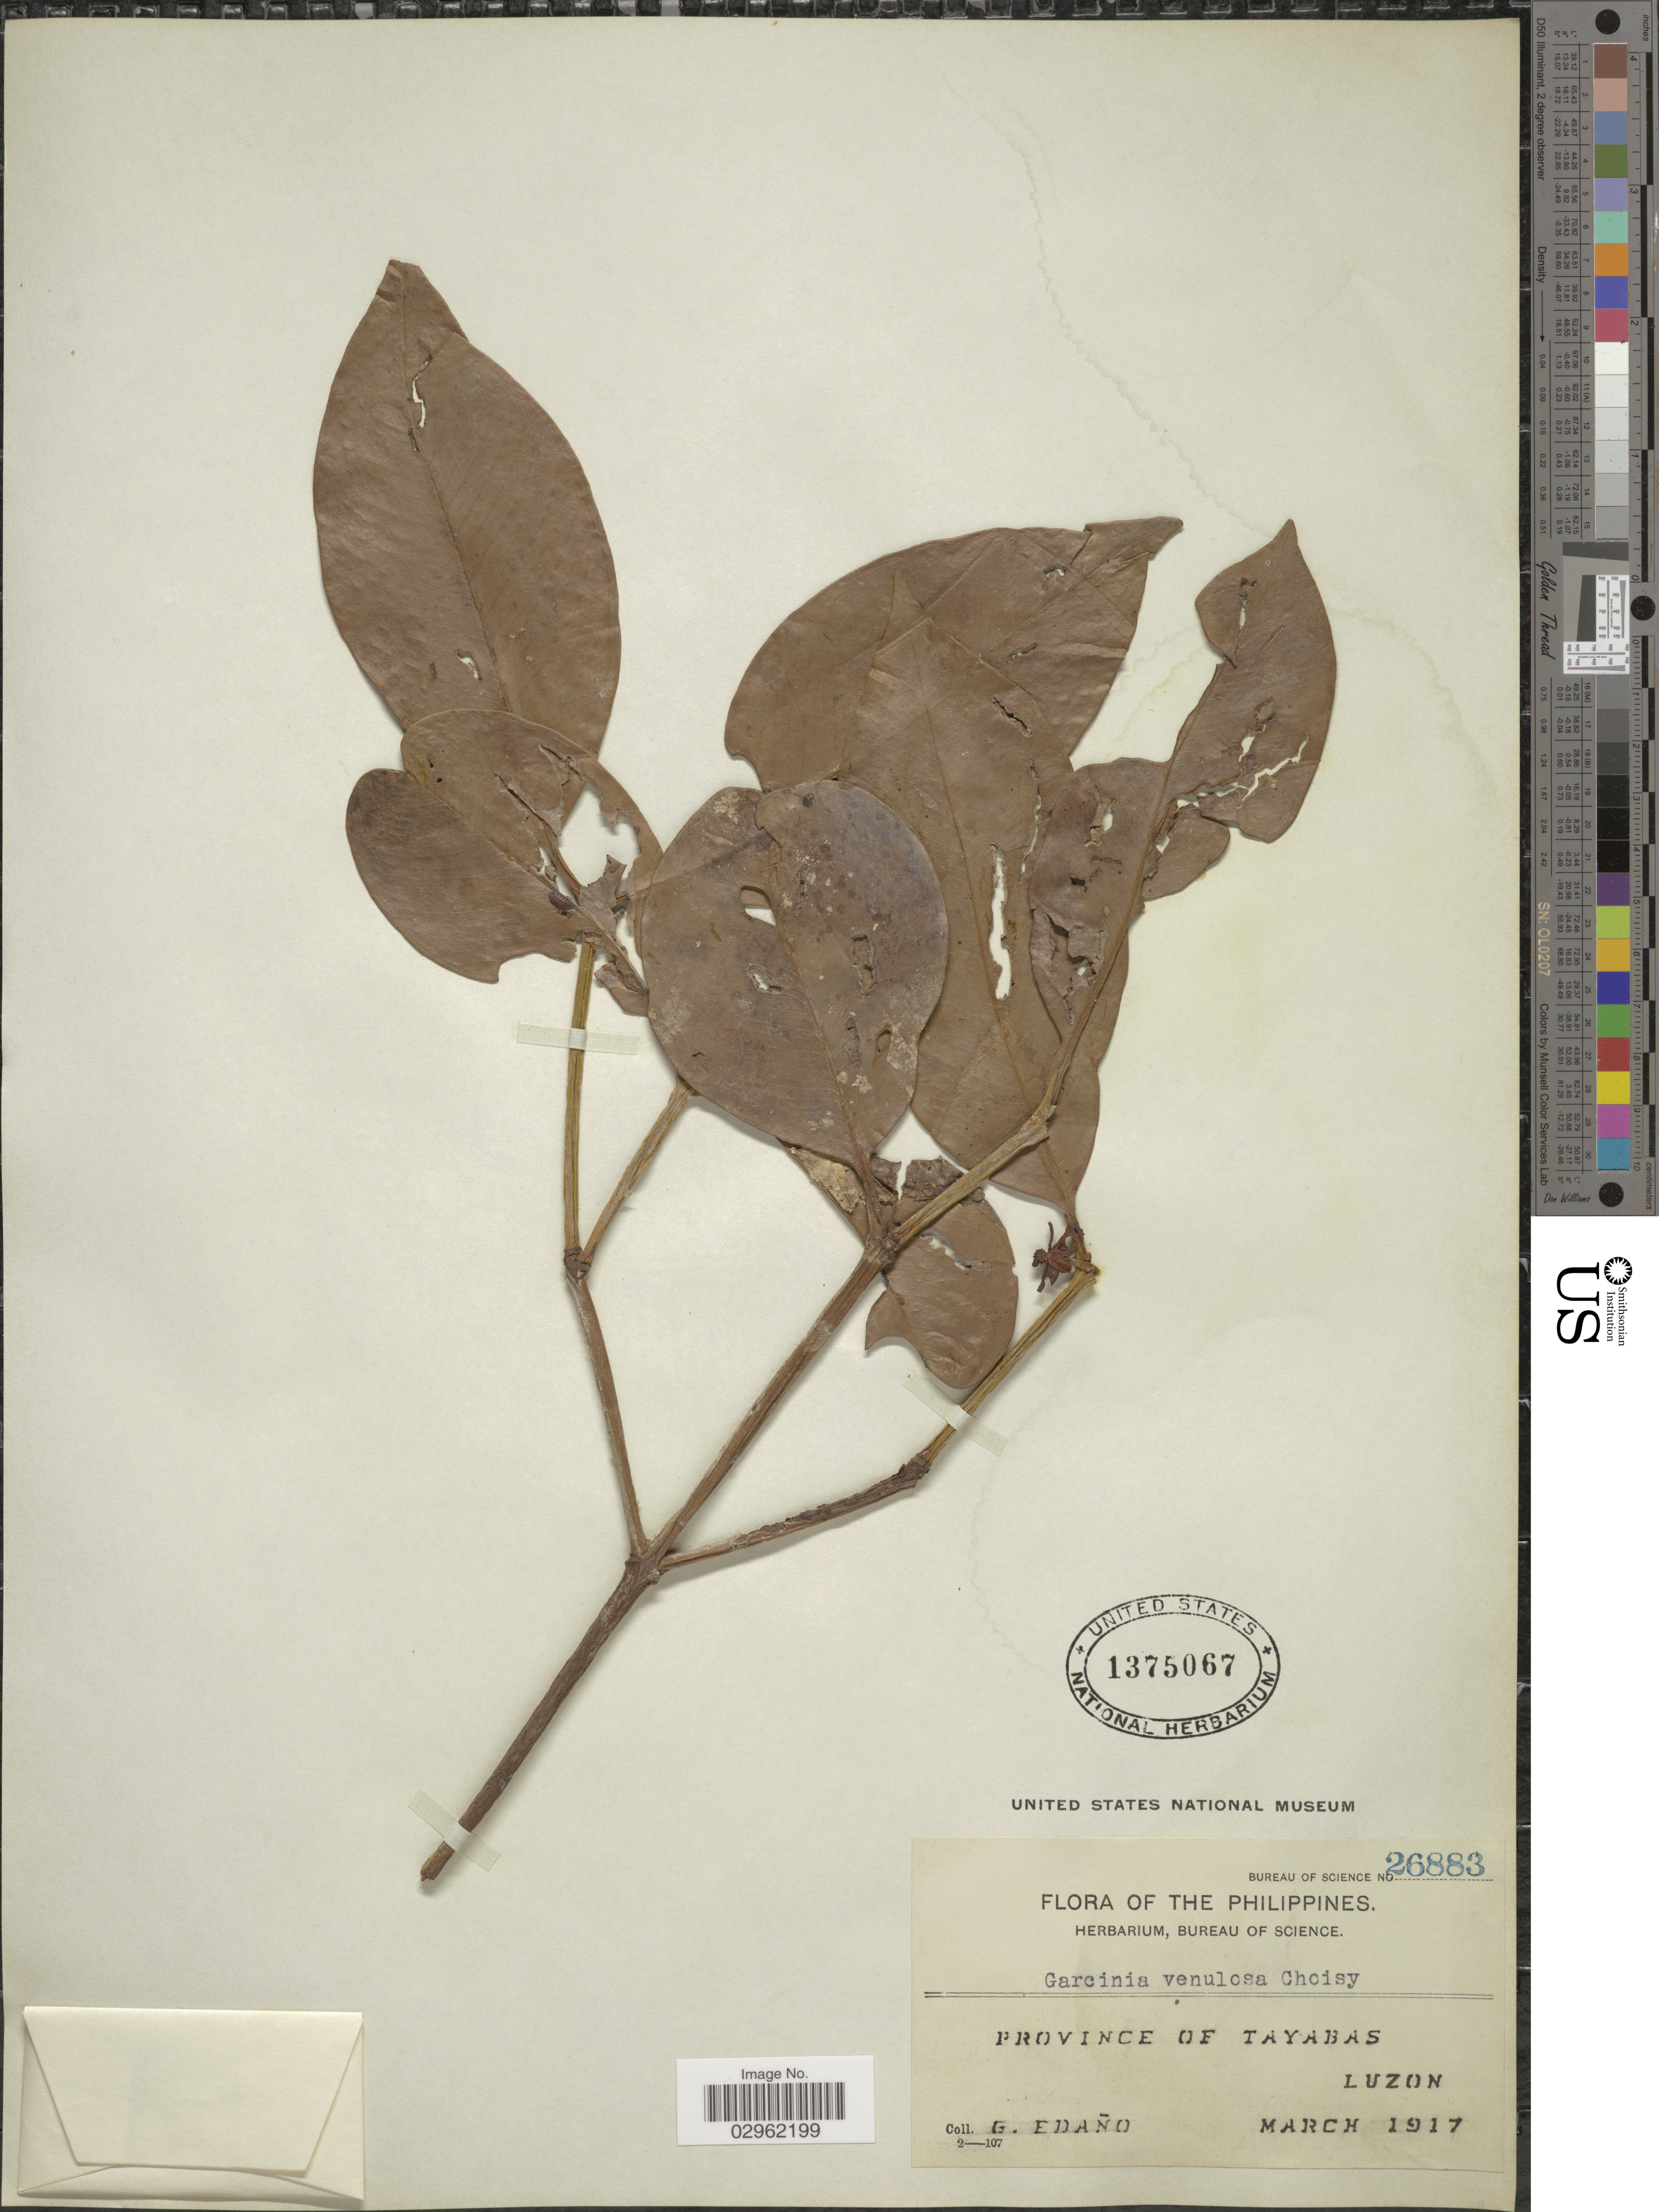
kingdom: Plantae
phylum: Tracheophyta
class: Magnoliopsida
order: Malpighiales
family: Clusiaceae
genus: Garcinia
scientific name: Garcinia venulosa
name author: (Blanco) Choisy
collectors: G. Edaño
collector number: Bureau of Science 26883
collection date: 1917-03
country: Philippines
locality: Province of Tayabas, Luzon.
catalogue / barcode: US 1375067